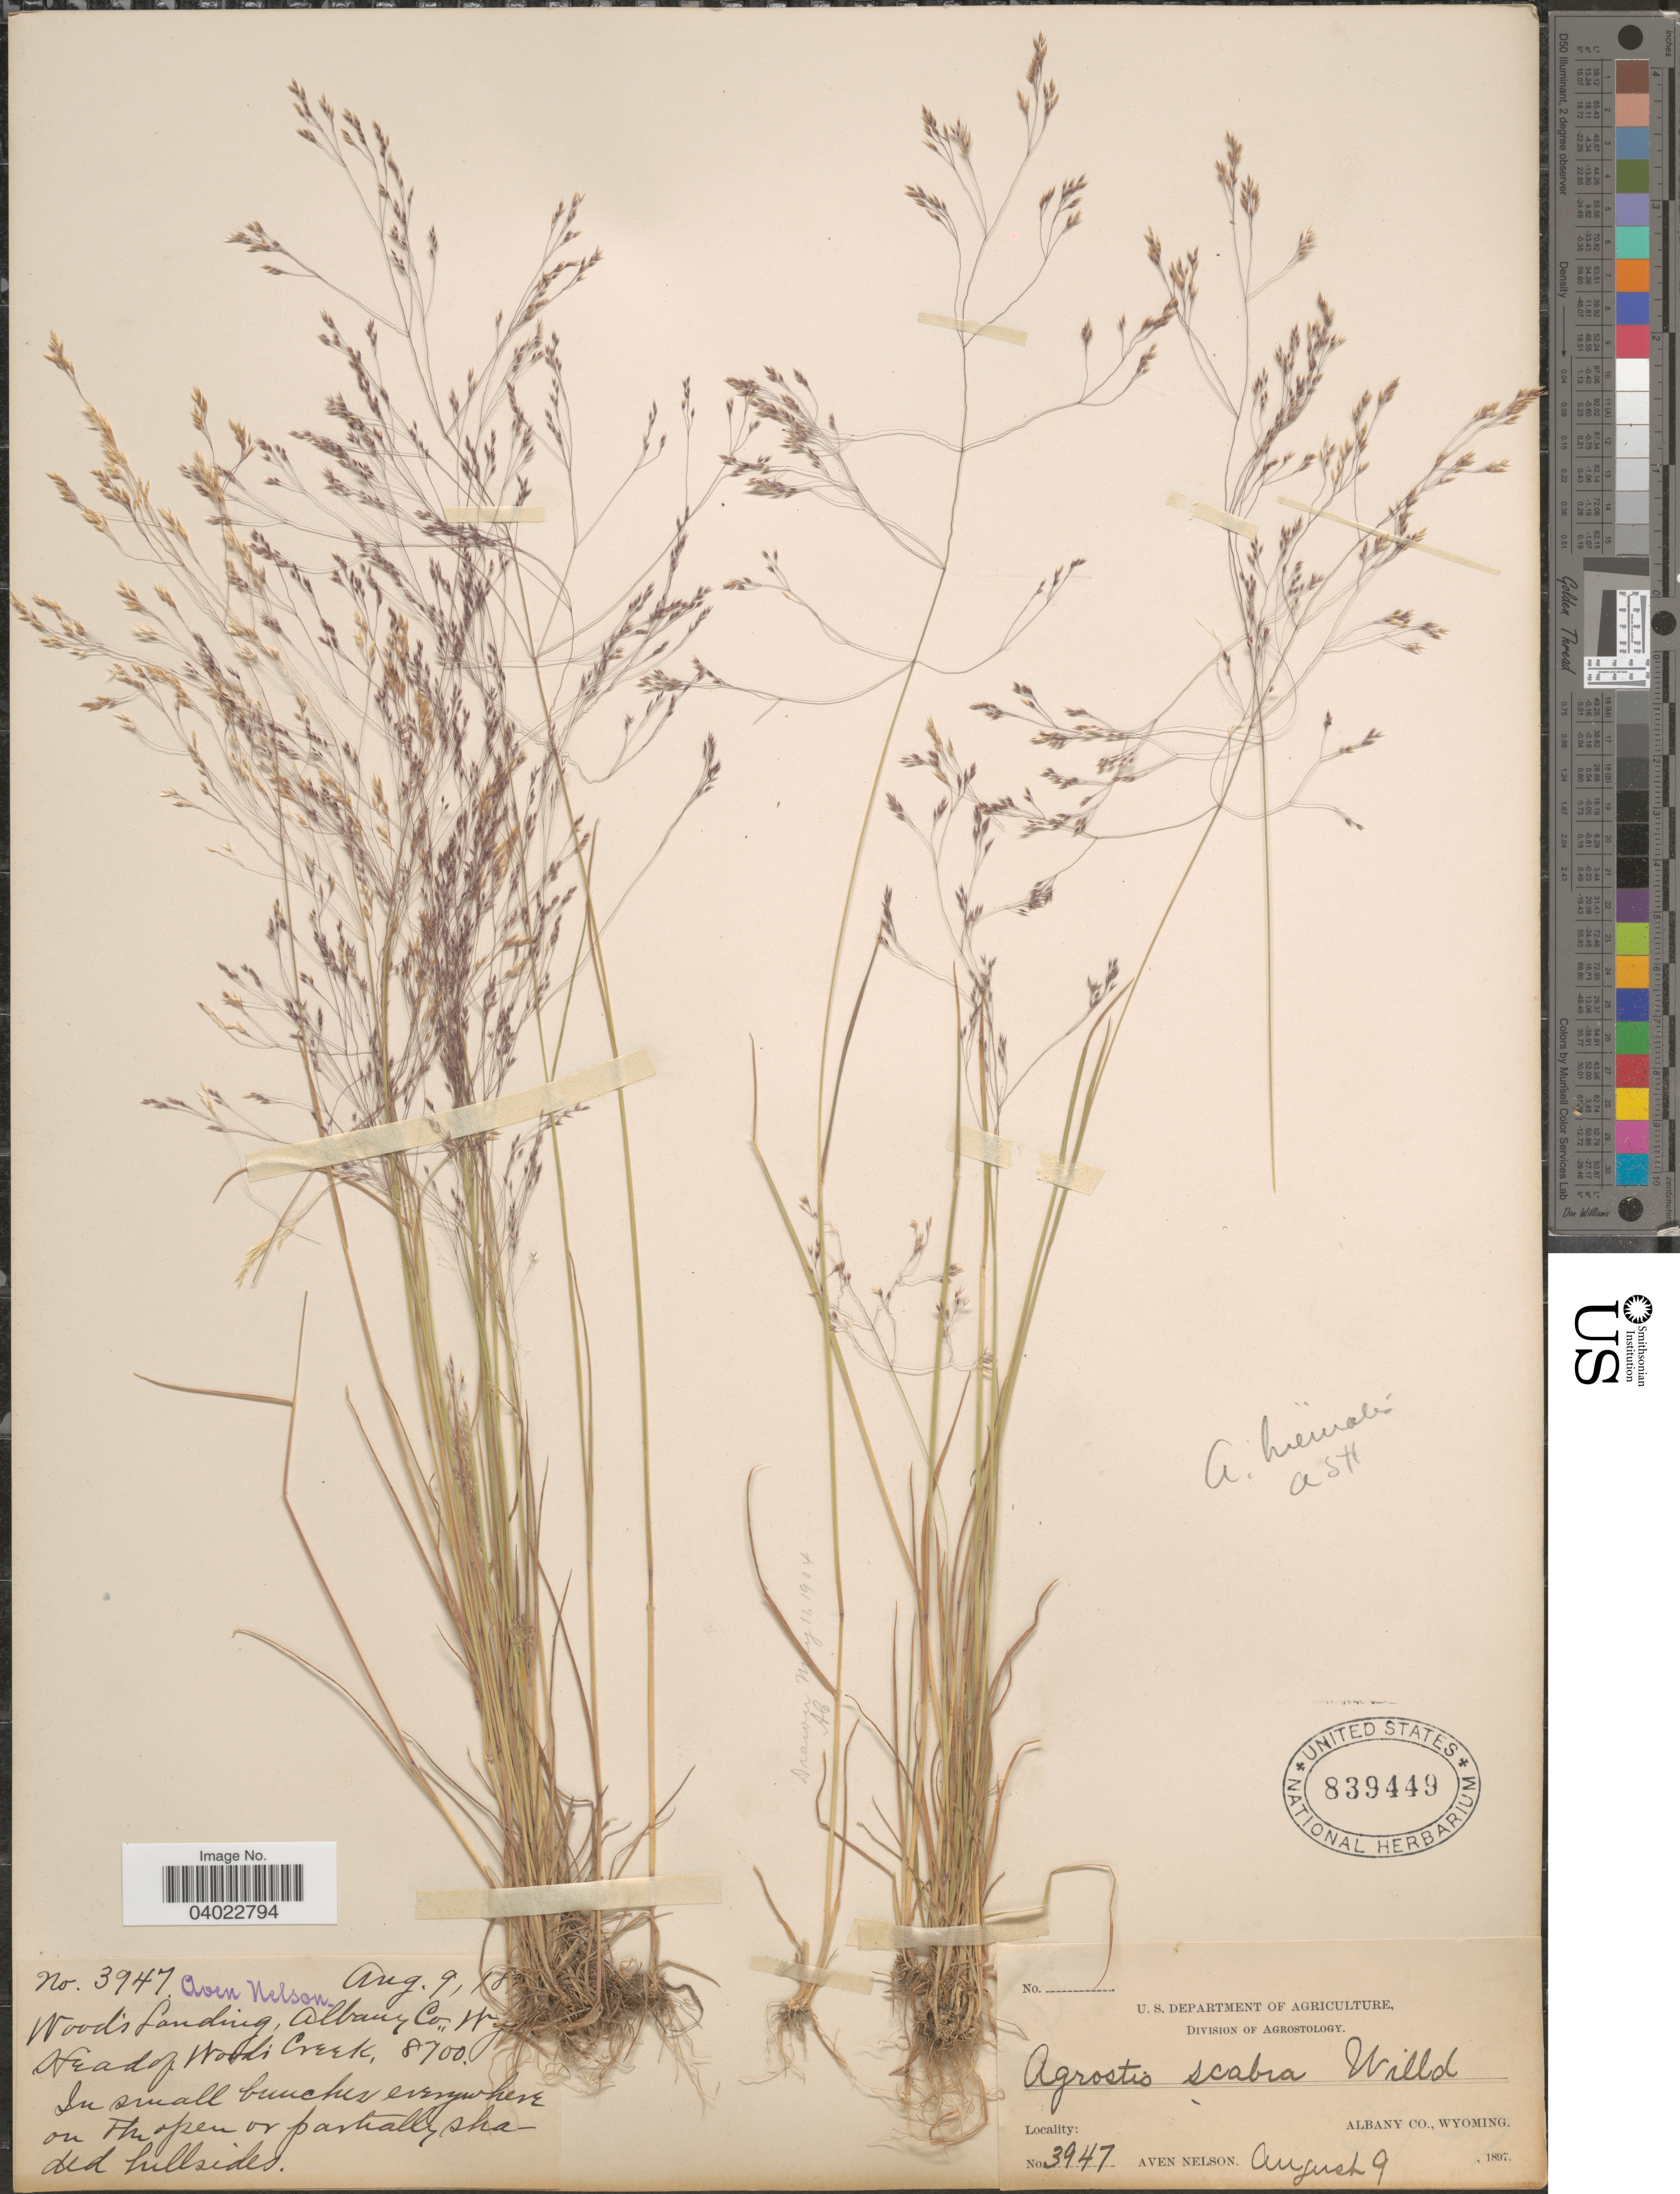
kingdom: Plantae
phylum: Tracheophyta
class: Liliopsida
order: Poales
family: Poaceae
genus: Agrostis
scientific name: Agrostis scabra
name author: Willd.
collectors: A. Nelson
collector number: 3947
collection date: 1897-08-09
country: United States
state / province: Wyoming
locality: Wood's Landing, Albany Co. Head of Wood's Creek.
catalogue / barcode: US 839449